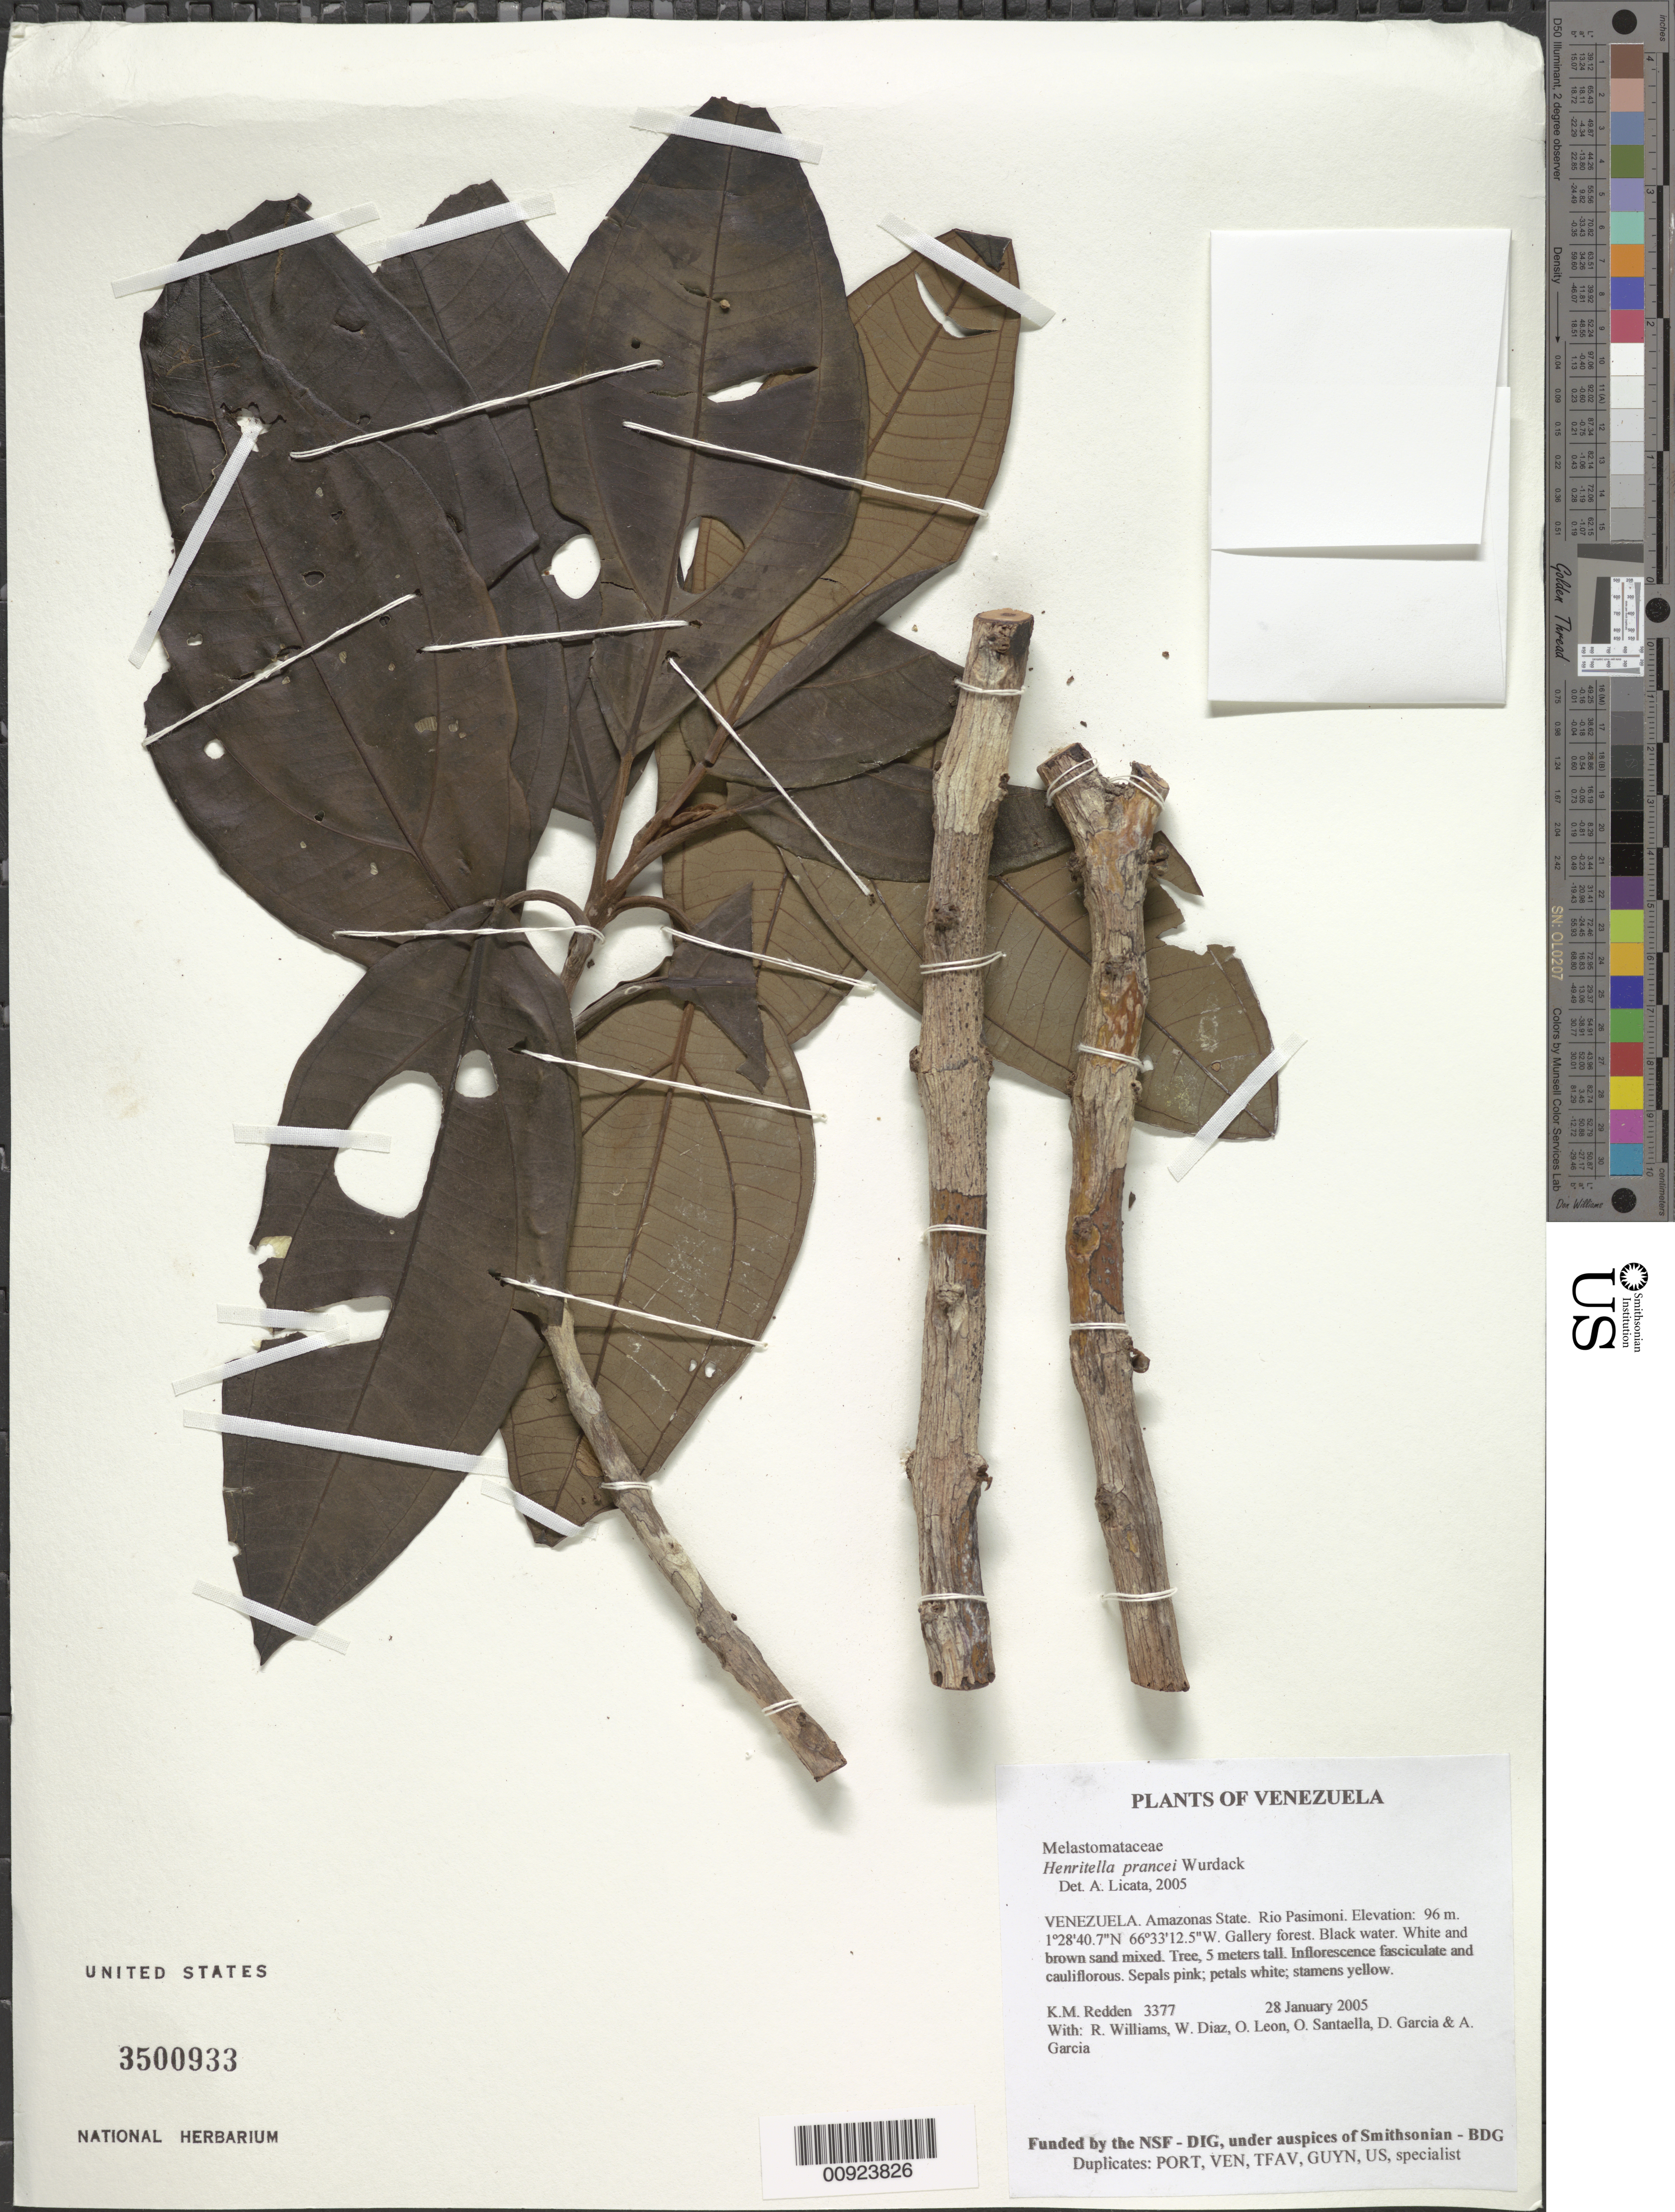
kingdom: Plantae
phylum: Tracheophyta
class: Magnoliopsida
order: Myrtales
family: Melastomataceae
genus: Henriettea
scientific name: Henriettea prancei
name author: (Wurdack) Penneys et al.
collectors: K. M. Redden, R. Williams, W. Díaz P., O. León, O. Santaella, D. Garcia & A. Garcia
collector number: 3377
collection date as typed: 28 January 2005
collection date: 2005-01-28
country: Venezuela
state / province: Amazonas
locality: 06 - Rio Pasimoni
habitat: Gallery forest. Black water. White and brown sand mixed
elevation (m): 96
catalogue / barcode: US 3500933